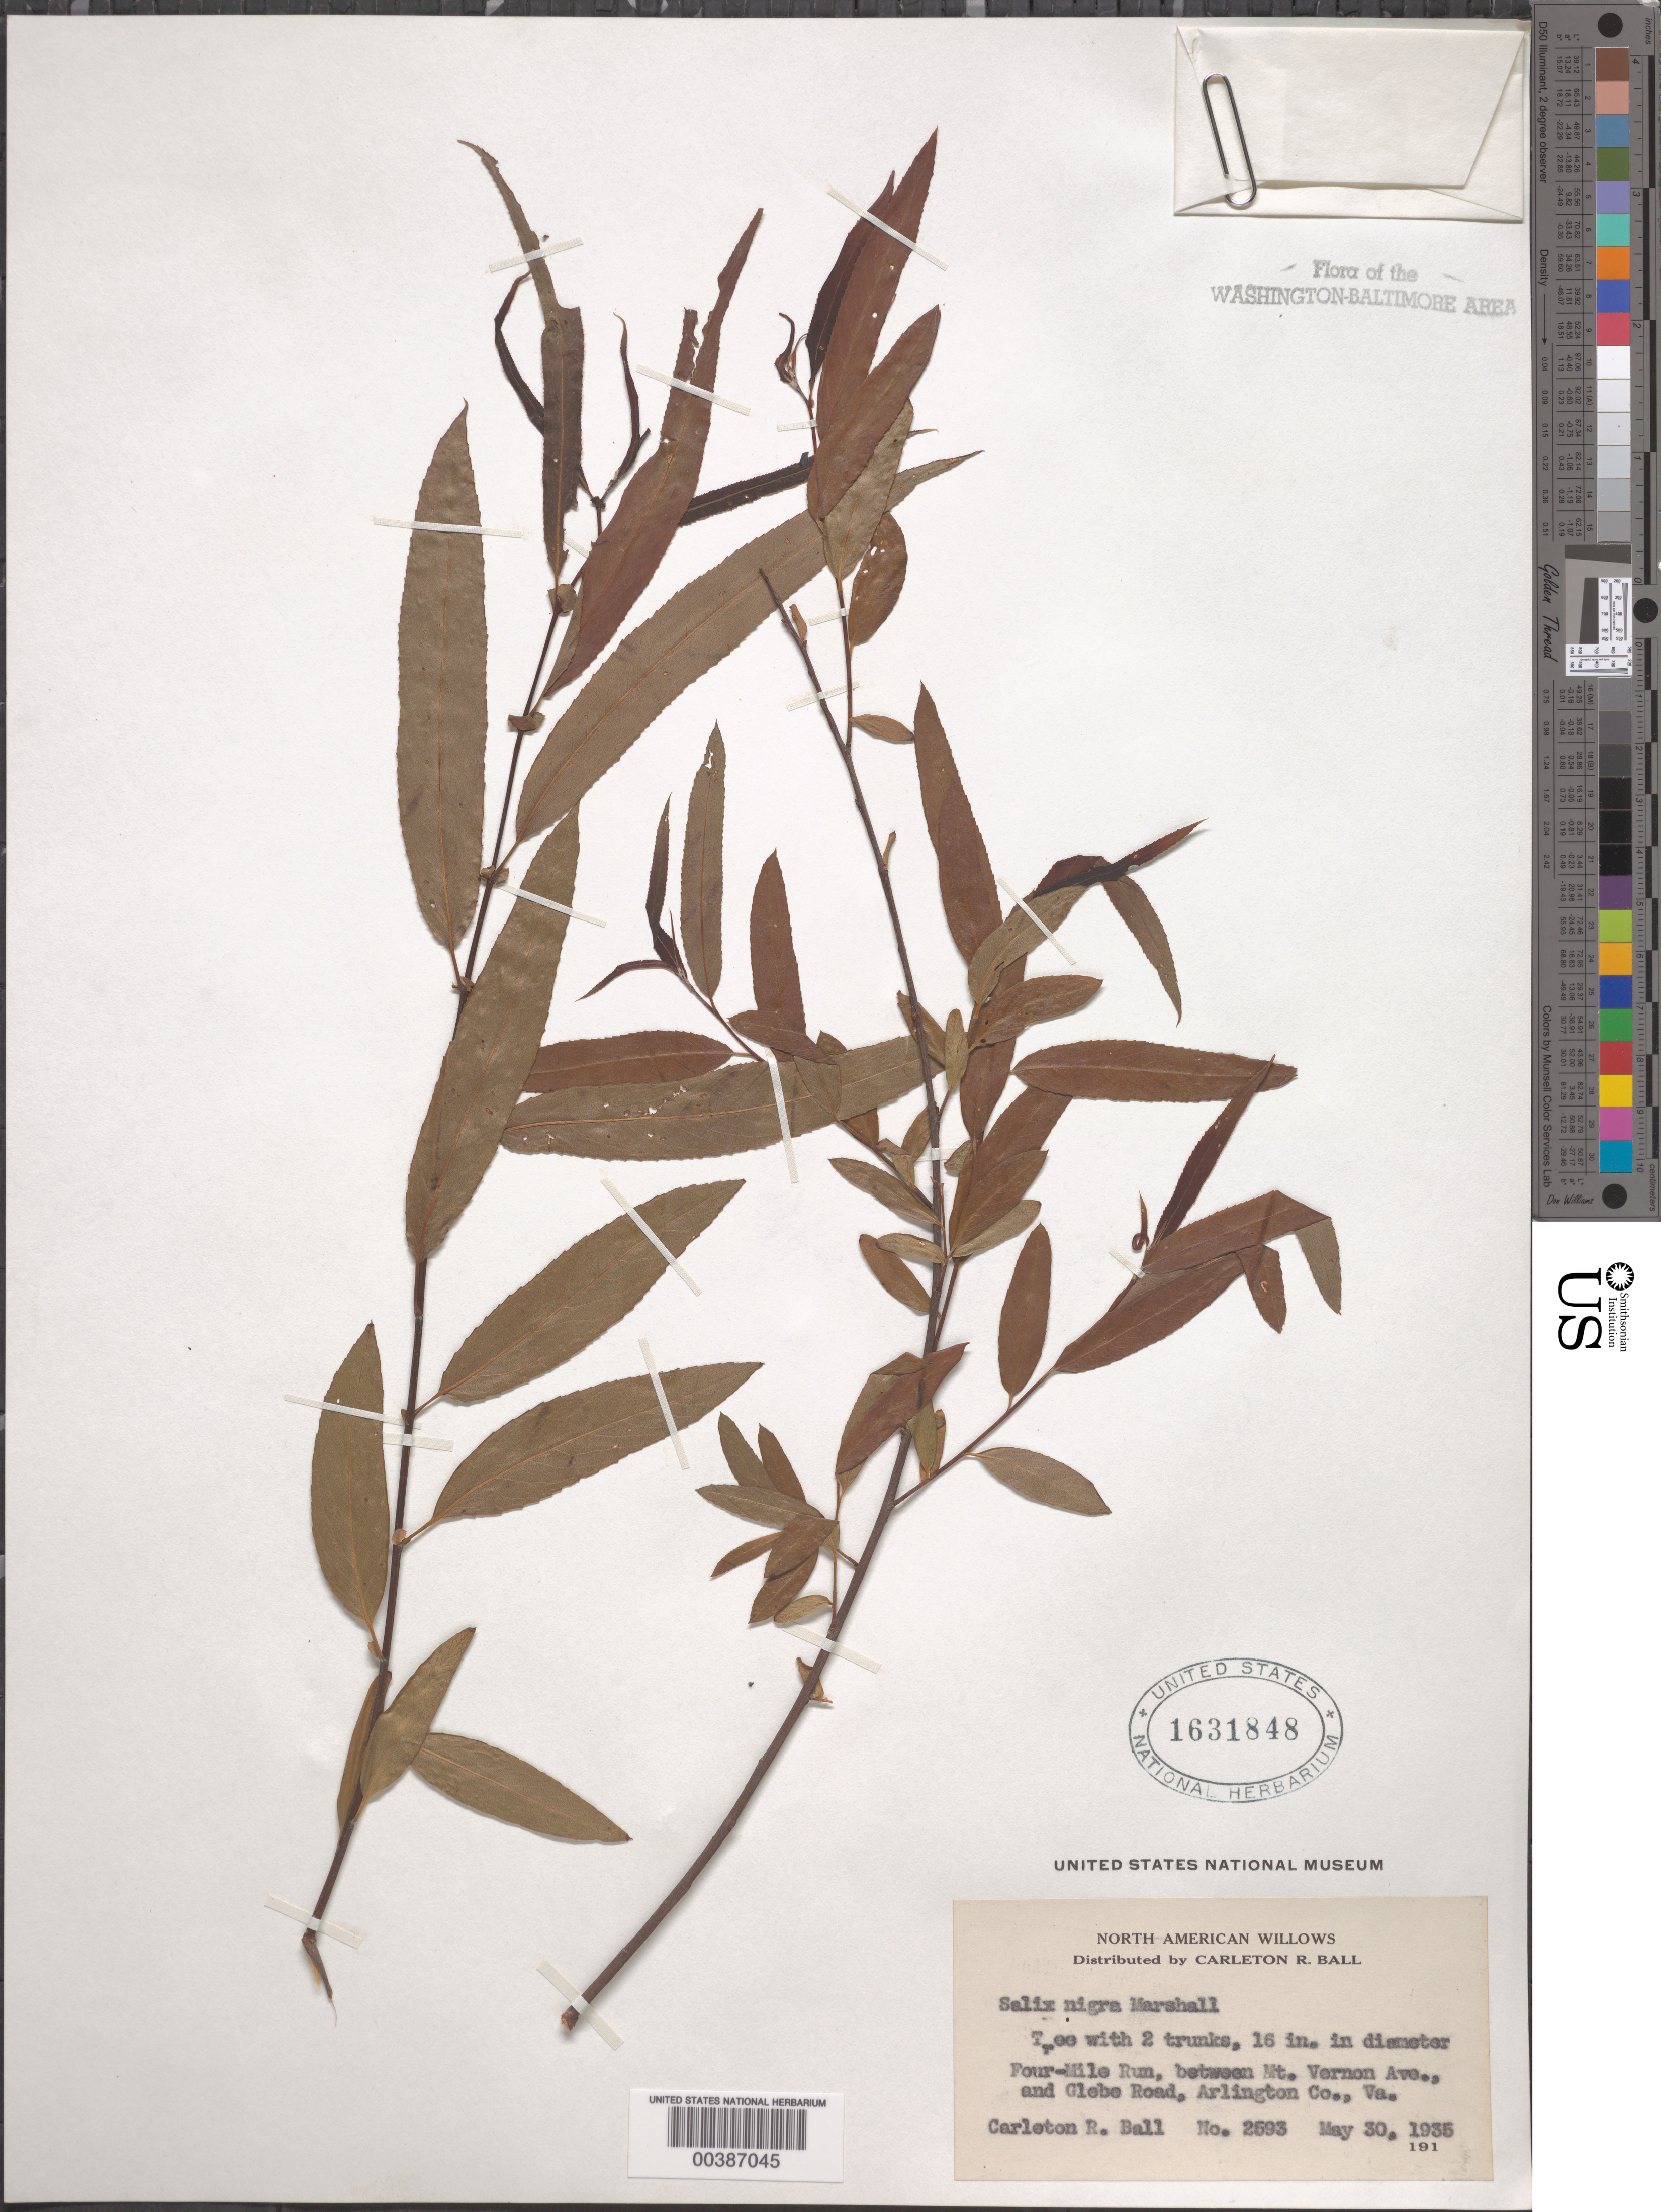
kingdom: Plantae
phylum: Tracheophyta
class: Magnoliopsida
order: Malpighiales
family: Salicaceae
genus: Salix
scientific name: Salix nigra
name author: Marshall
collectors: C. R. Ball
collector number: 2593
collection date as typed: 30 May 1935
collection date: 1935-05-30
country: United States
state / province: Virginia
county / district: Arlington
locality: Four Mile Run between Mount Vernon Ave. and Glebe Rd.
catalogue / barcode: US 1631848